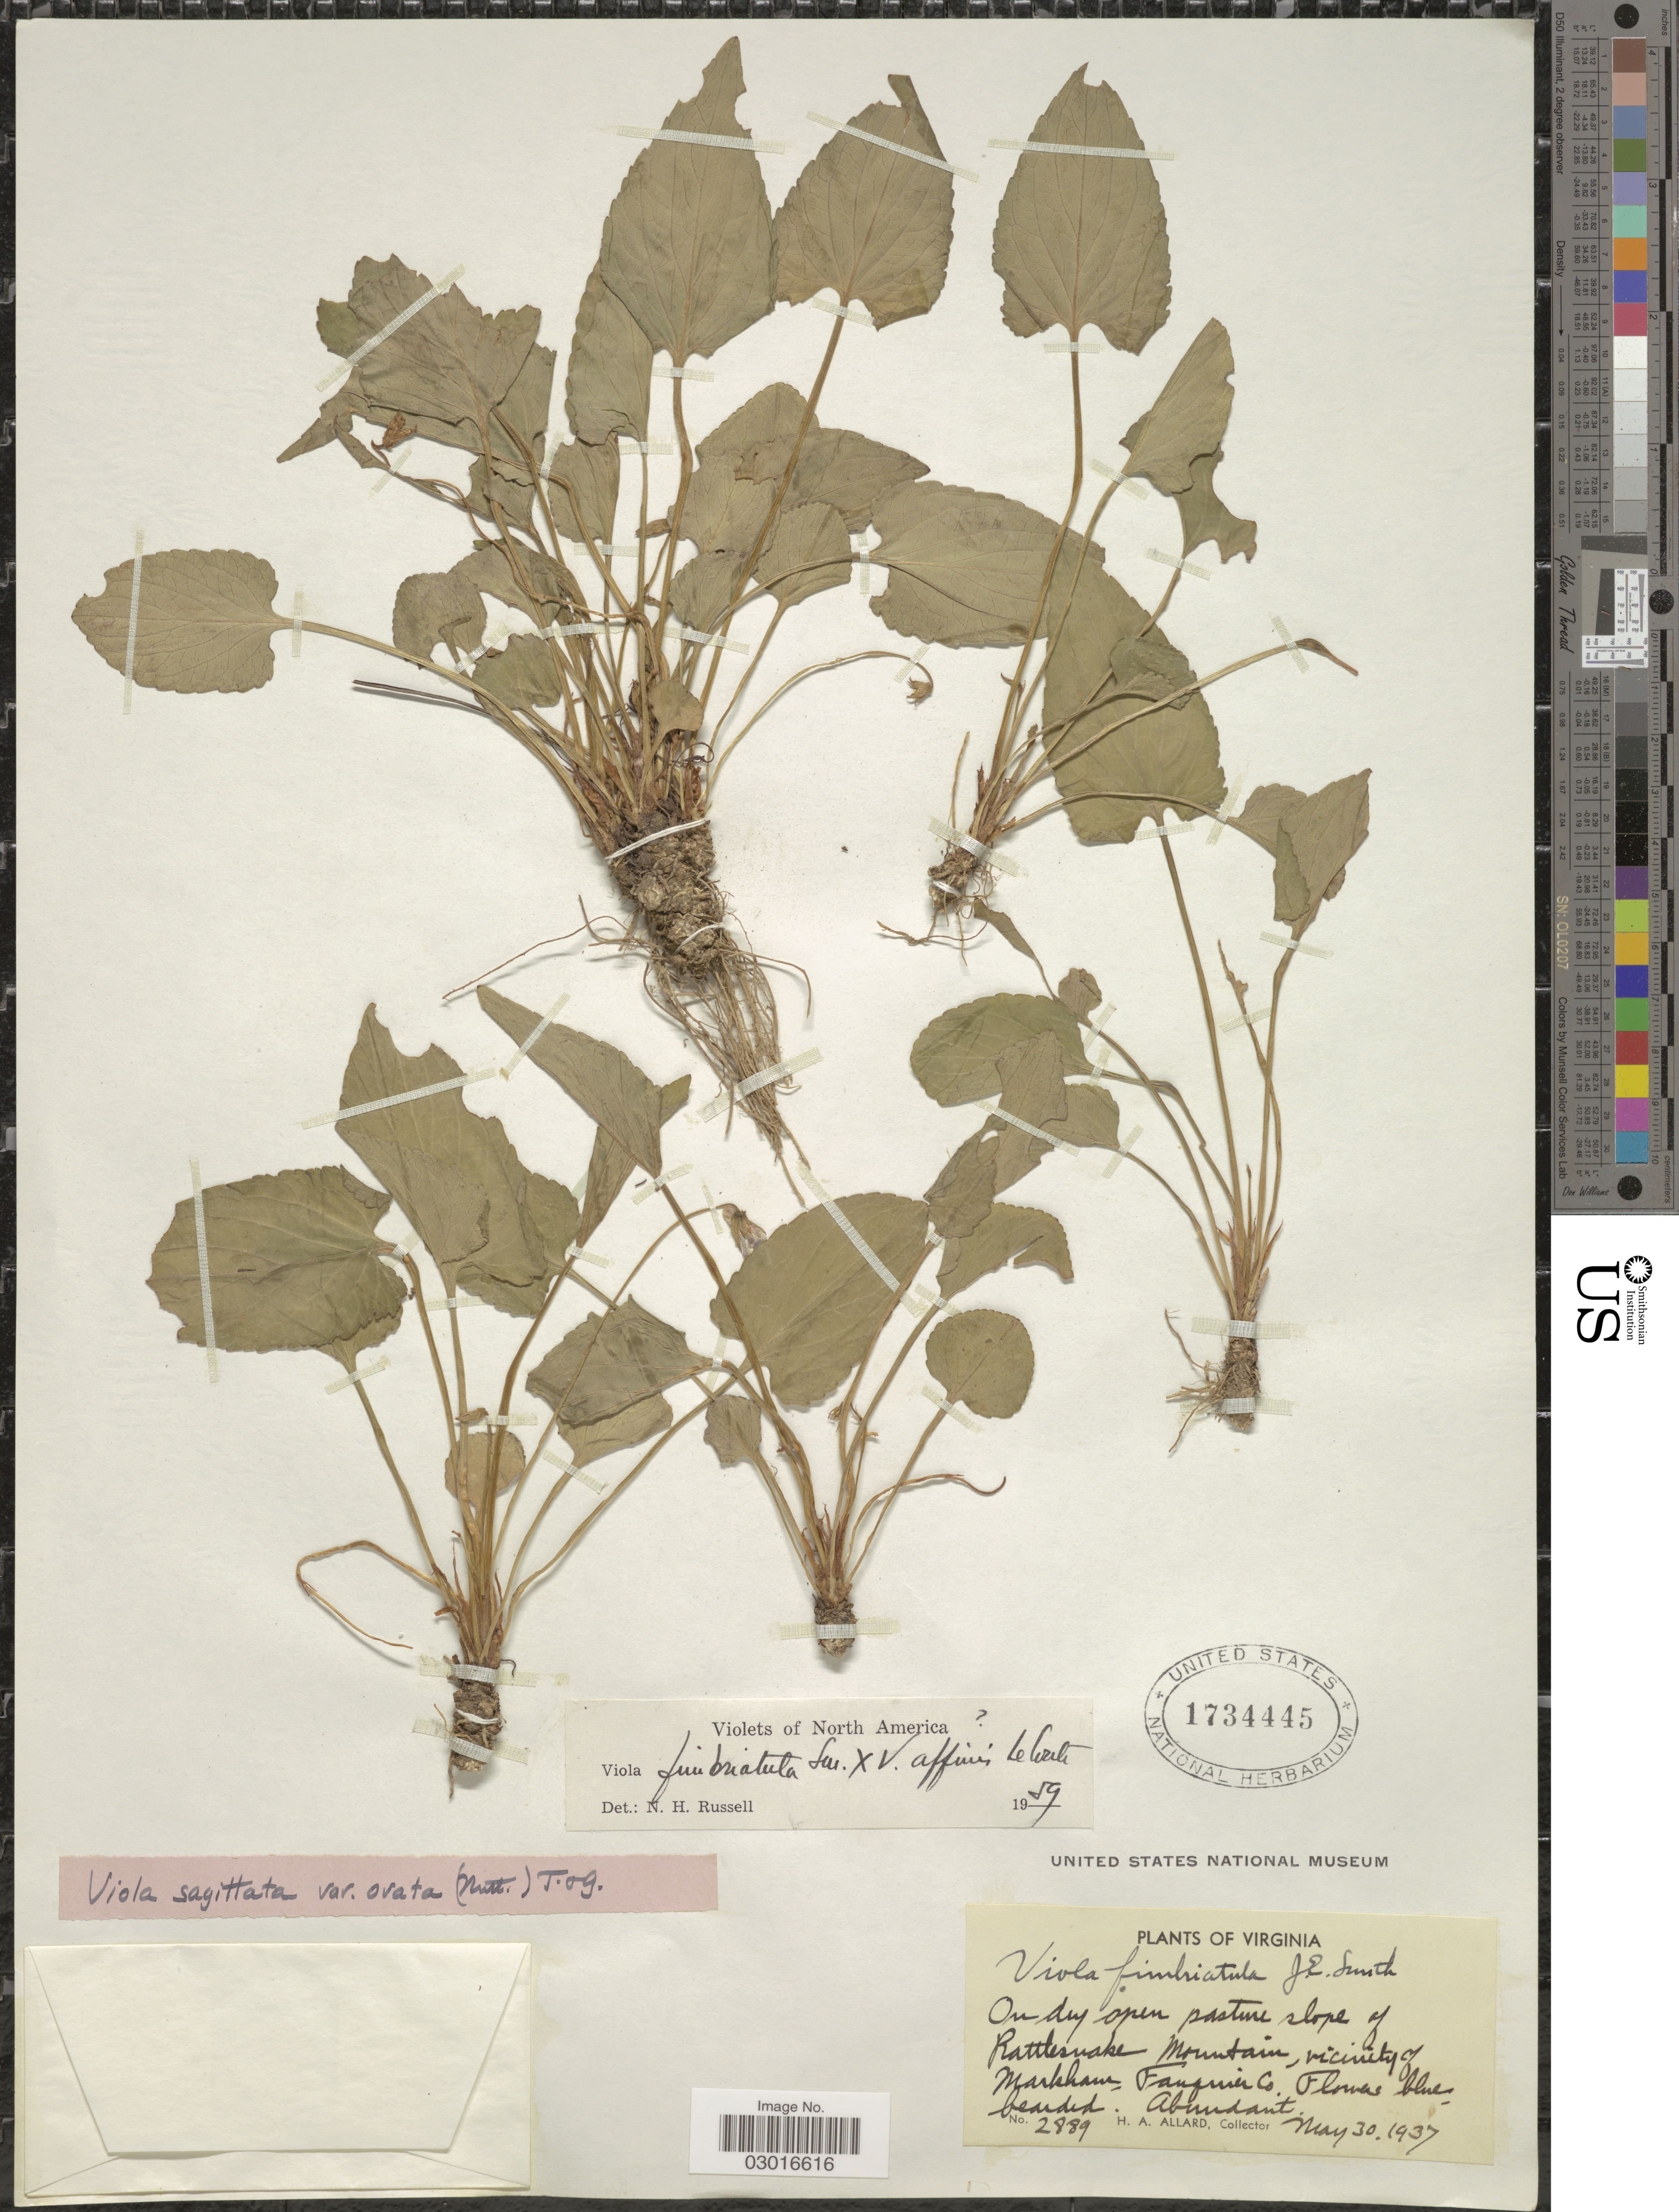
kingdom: Plantae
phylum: Tracheophyta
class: Magnoliopsida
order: Malpighiales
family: Violaceae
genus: Viola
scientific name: Viola sagittata x V. affinis LeConte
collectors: H. A. Allard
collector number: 2889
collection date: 1937-05-30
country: United States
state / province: Virginia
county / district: Fauquier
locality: On dry open pasture slope of rattlesnake Mountain, vicinity of Markham, Fanquier Co.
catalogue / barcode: US 1734445